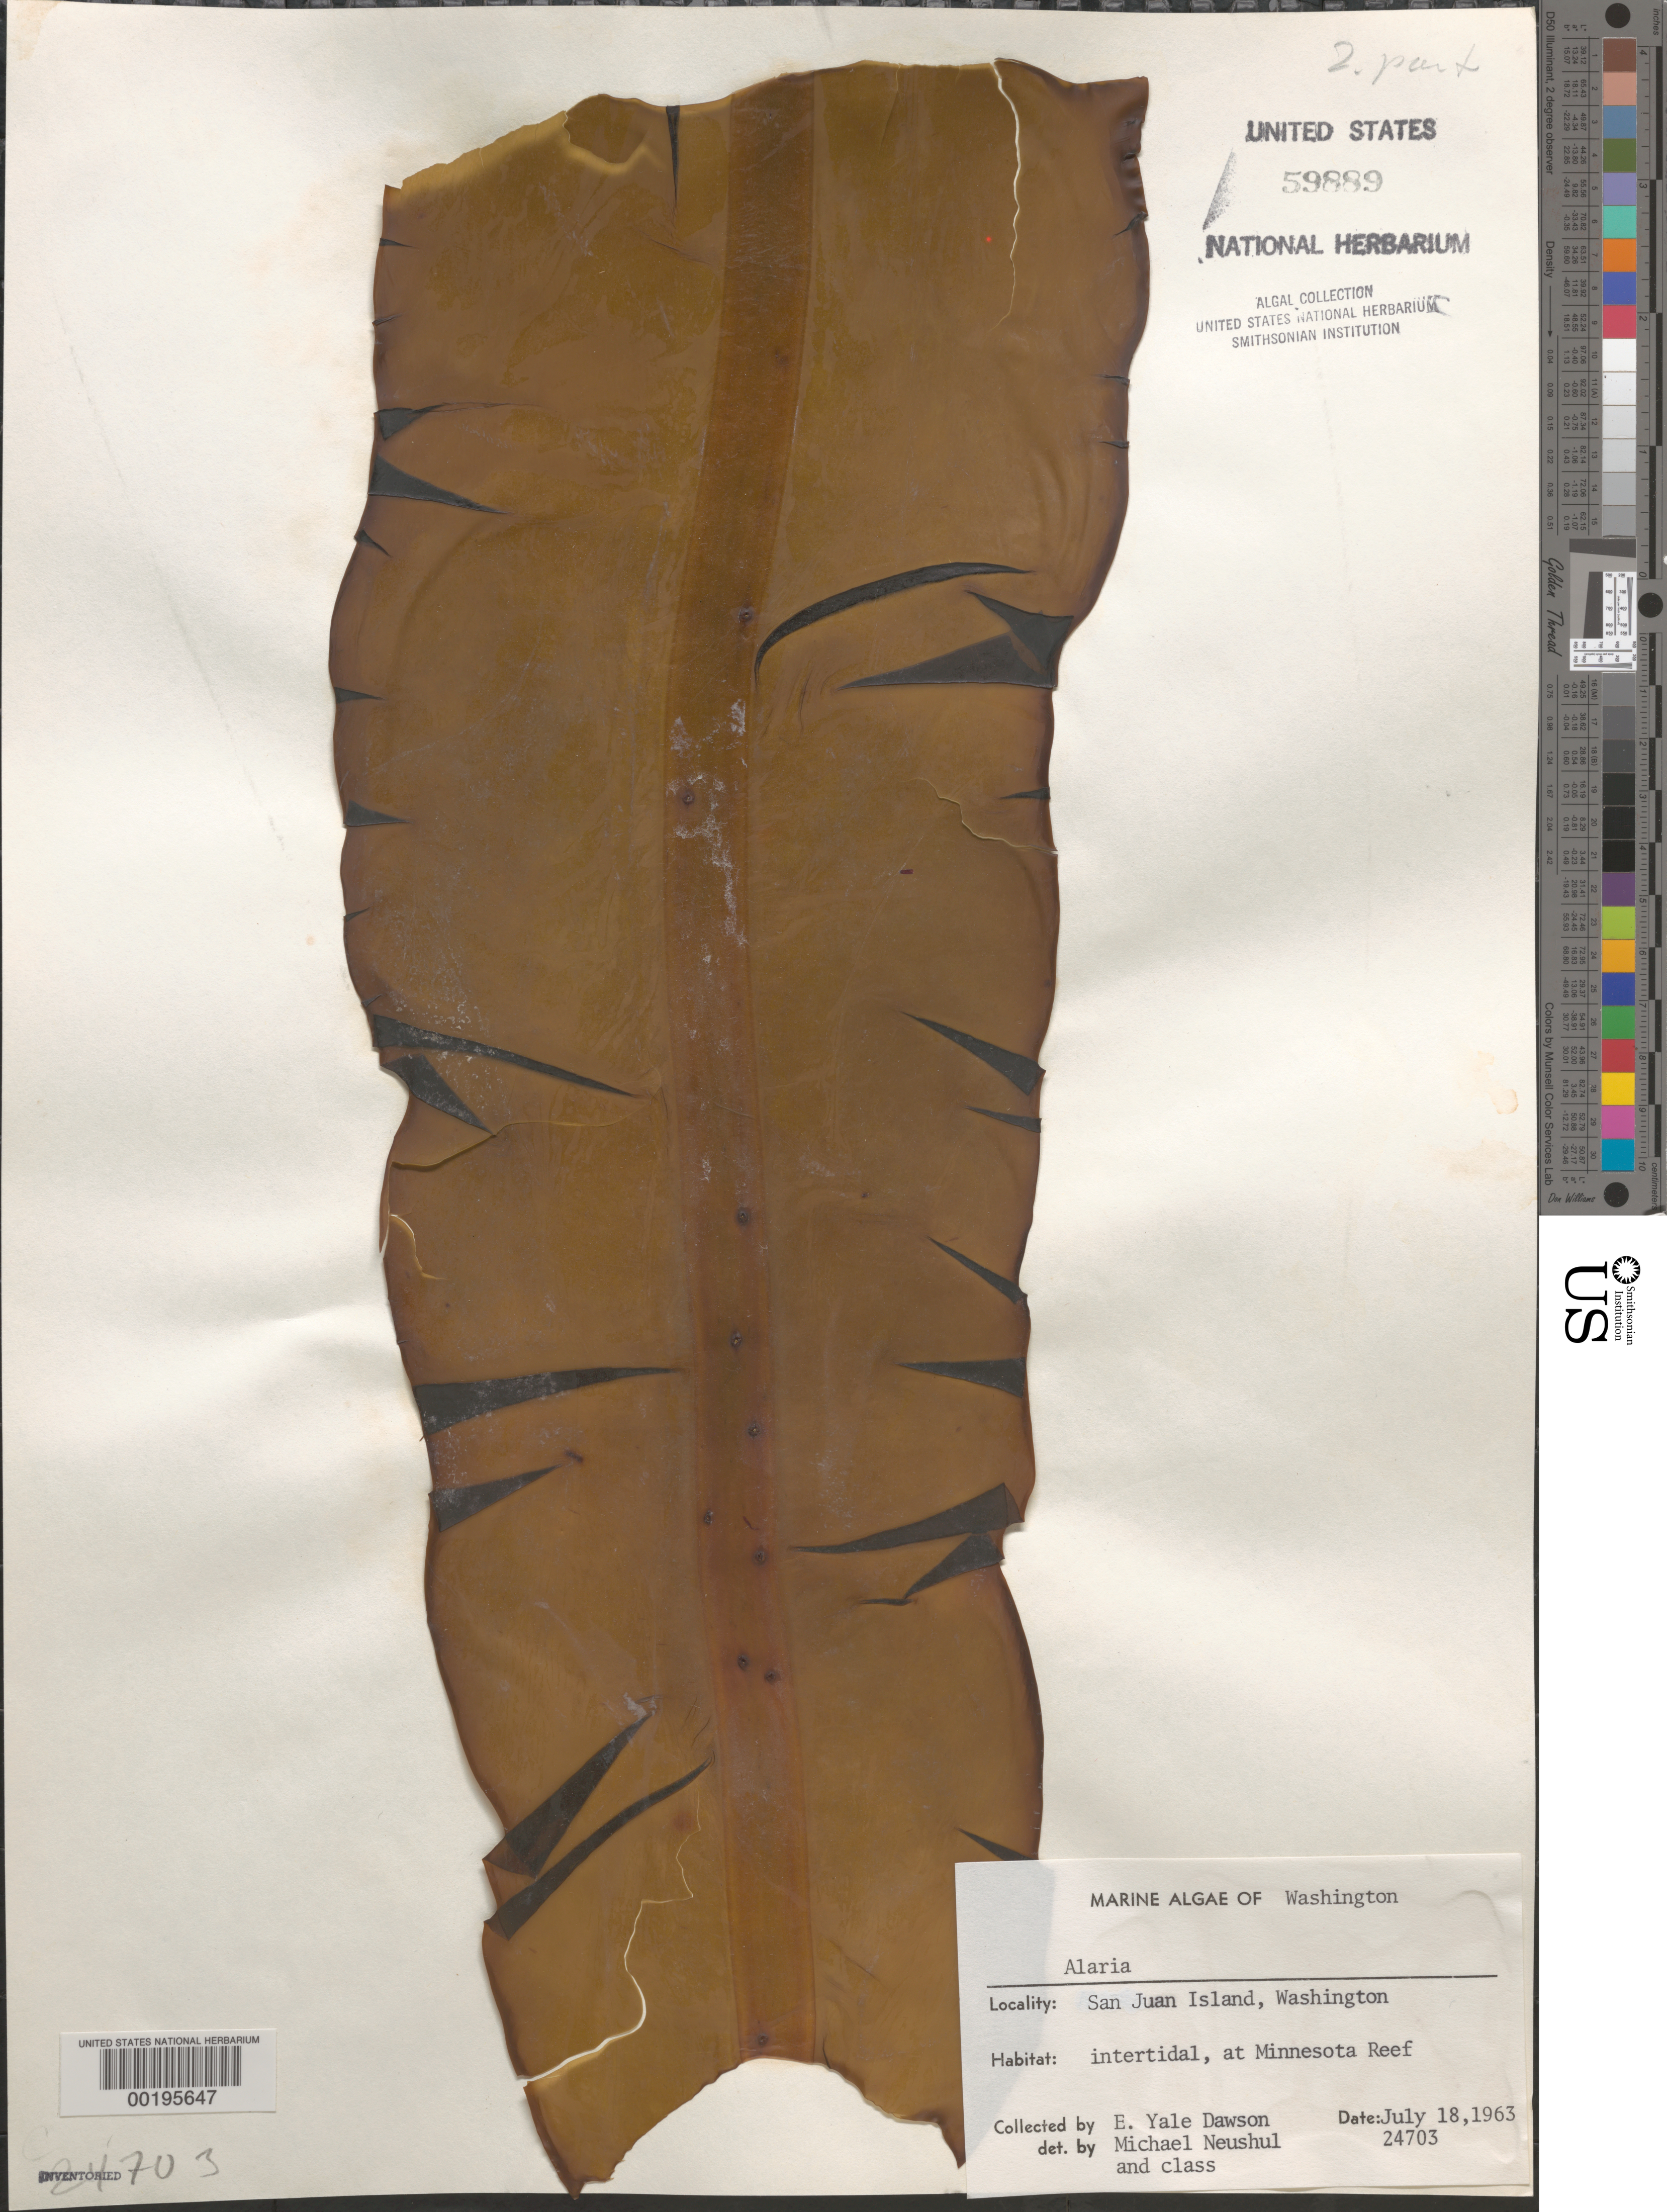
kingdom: Chromista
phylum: Ochrophyta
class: Phaeophyceae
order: Laminariales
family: Alariaceae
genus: Alaria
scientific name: Alaria sp.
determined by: Neushul, M.; et al.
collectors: E. Y. Dawson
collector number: EYD 24703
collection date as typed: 18 Jul 1963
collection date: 1963-07-18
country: United States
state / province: Washington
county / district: San Juan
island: San Juan Island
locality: Minnesota Reef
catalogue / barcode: US 59889